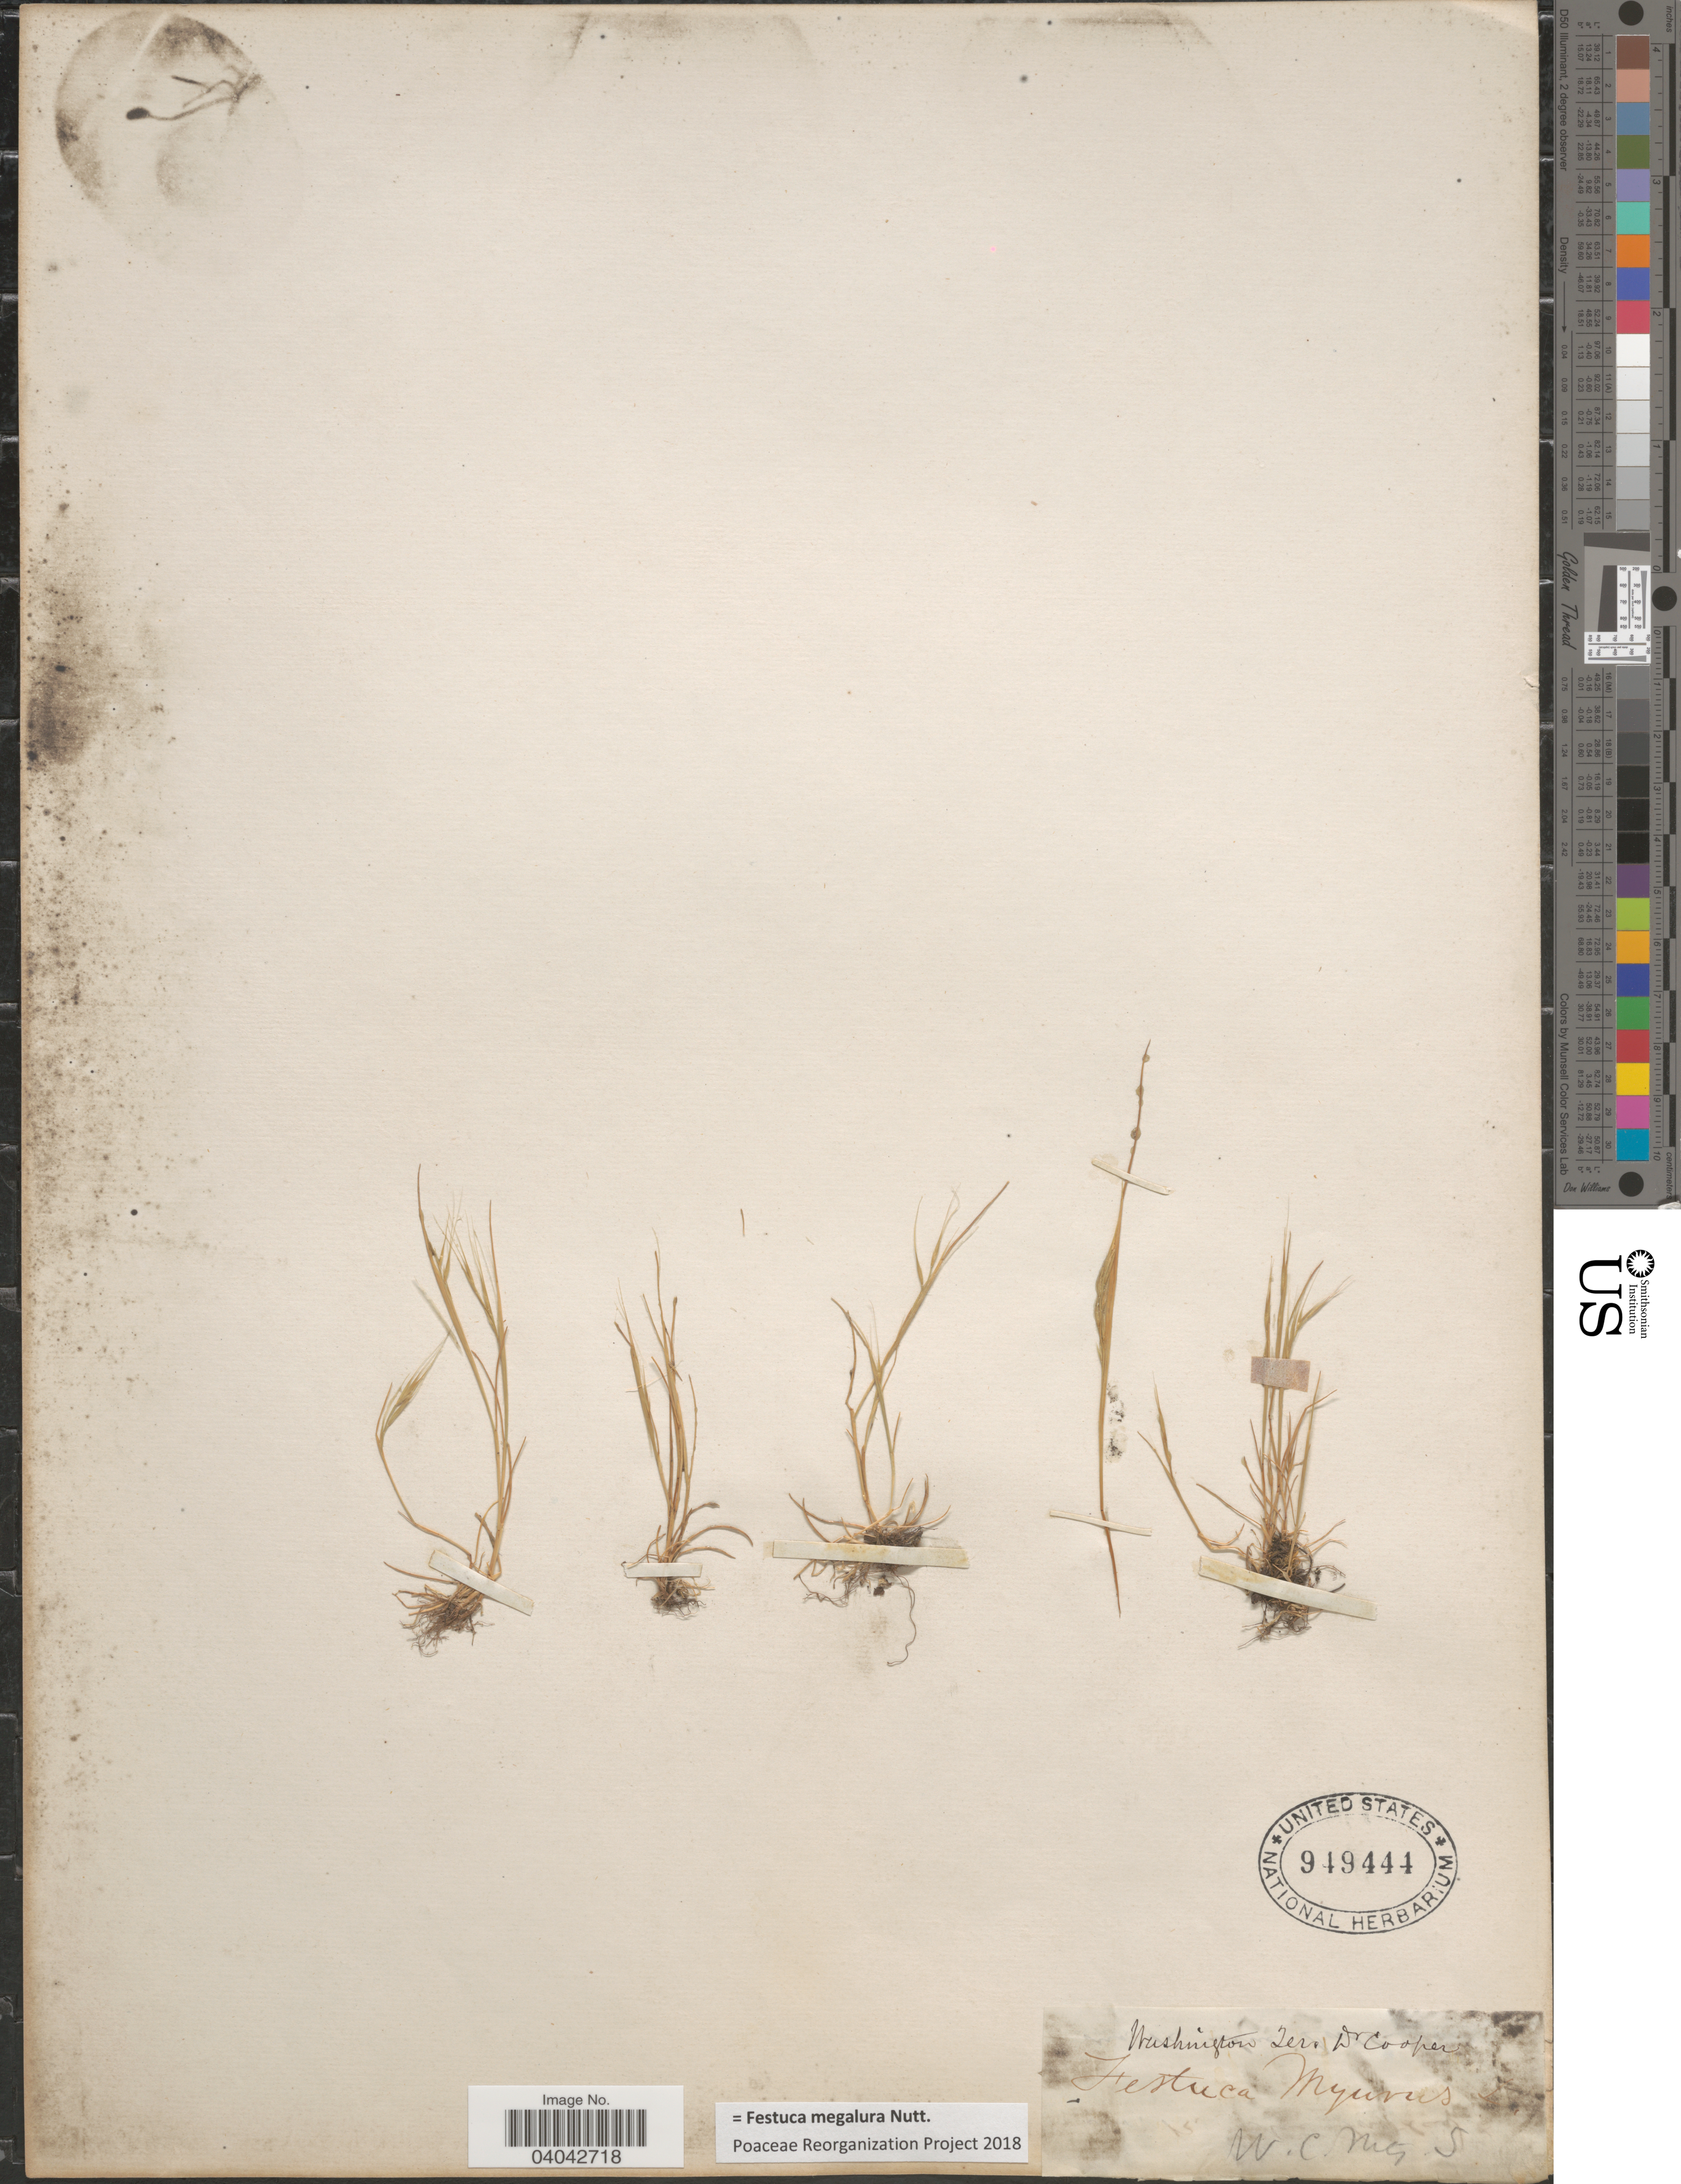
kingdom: Plantae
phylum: Tracheophyta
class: Liliopsida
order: Poales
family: Poaceae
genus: Festuca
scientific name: Festuca megalura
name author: Nutt.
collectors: Dr. Cooper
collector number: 5?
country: United States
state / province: Washington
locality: W.C. Mts.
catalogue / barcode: US 949444